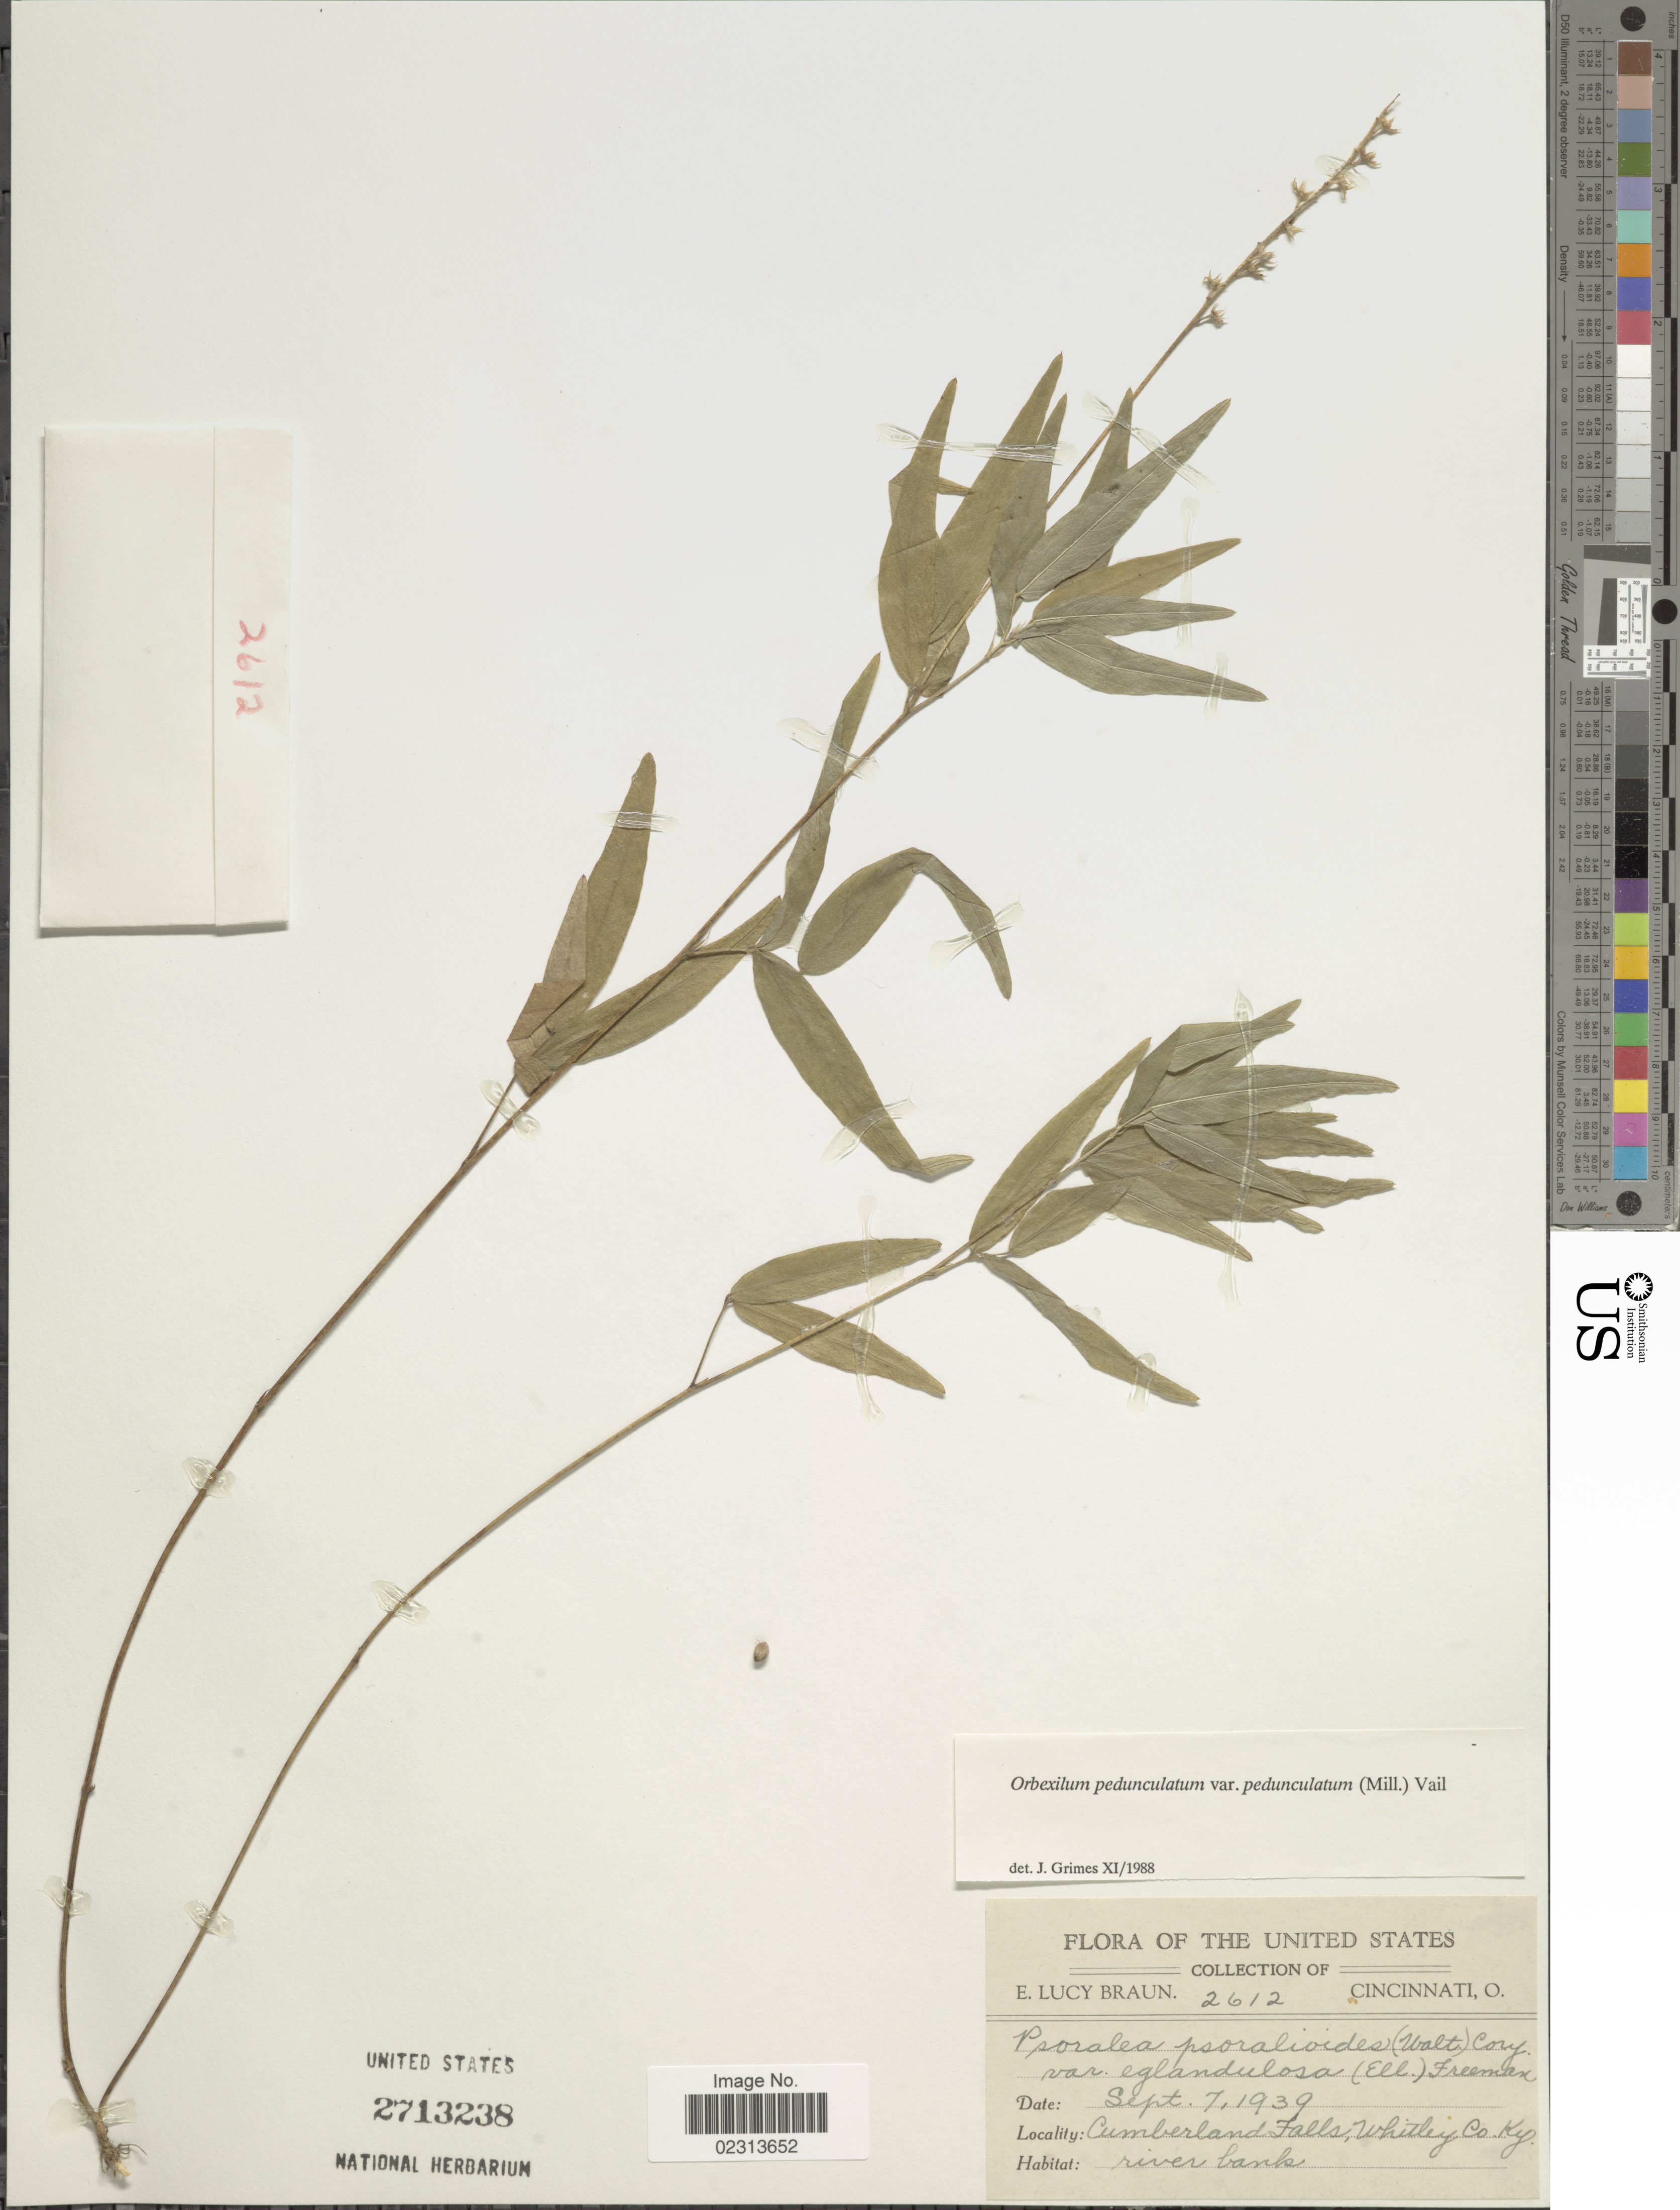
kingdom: Plantae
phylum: Tracheophyta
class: Magnoliopsida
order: Fabales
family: Fabaceae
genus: Orbexilum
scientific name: Orbexilum pedunculatum var. pedunculatum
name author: (Miller) Rydberg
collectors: E. L. Braun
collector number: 2612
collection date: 1939-09-07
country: United States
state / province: Kentucky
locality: Cumberland Falls, Whitley Co.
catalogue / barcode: US 2713238